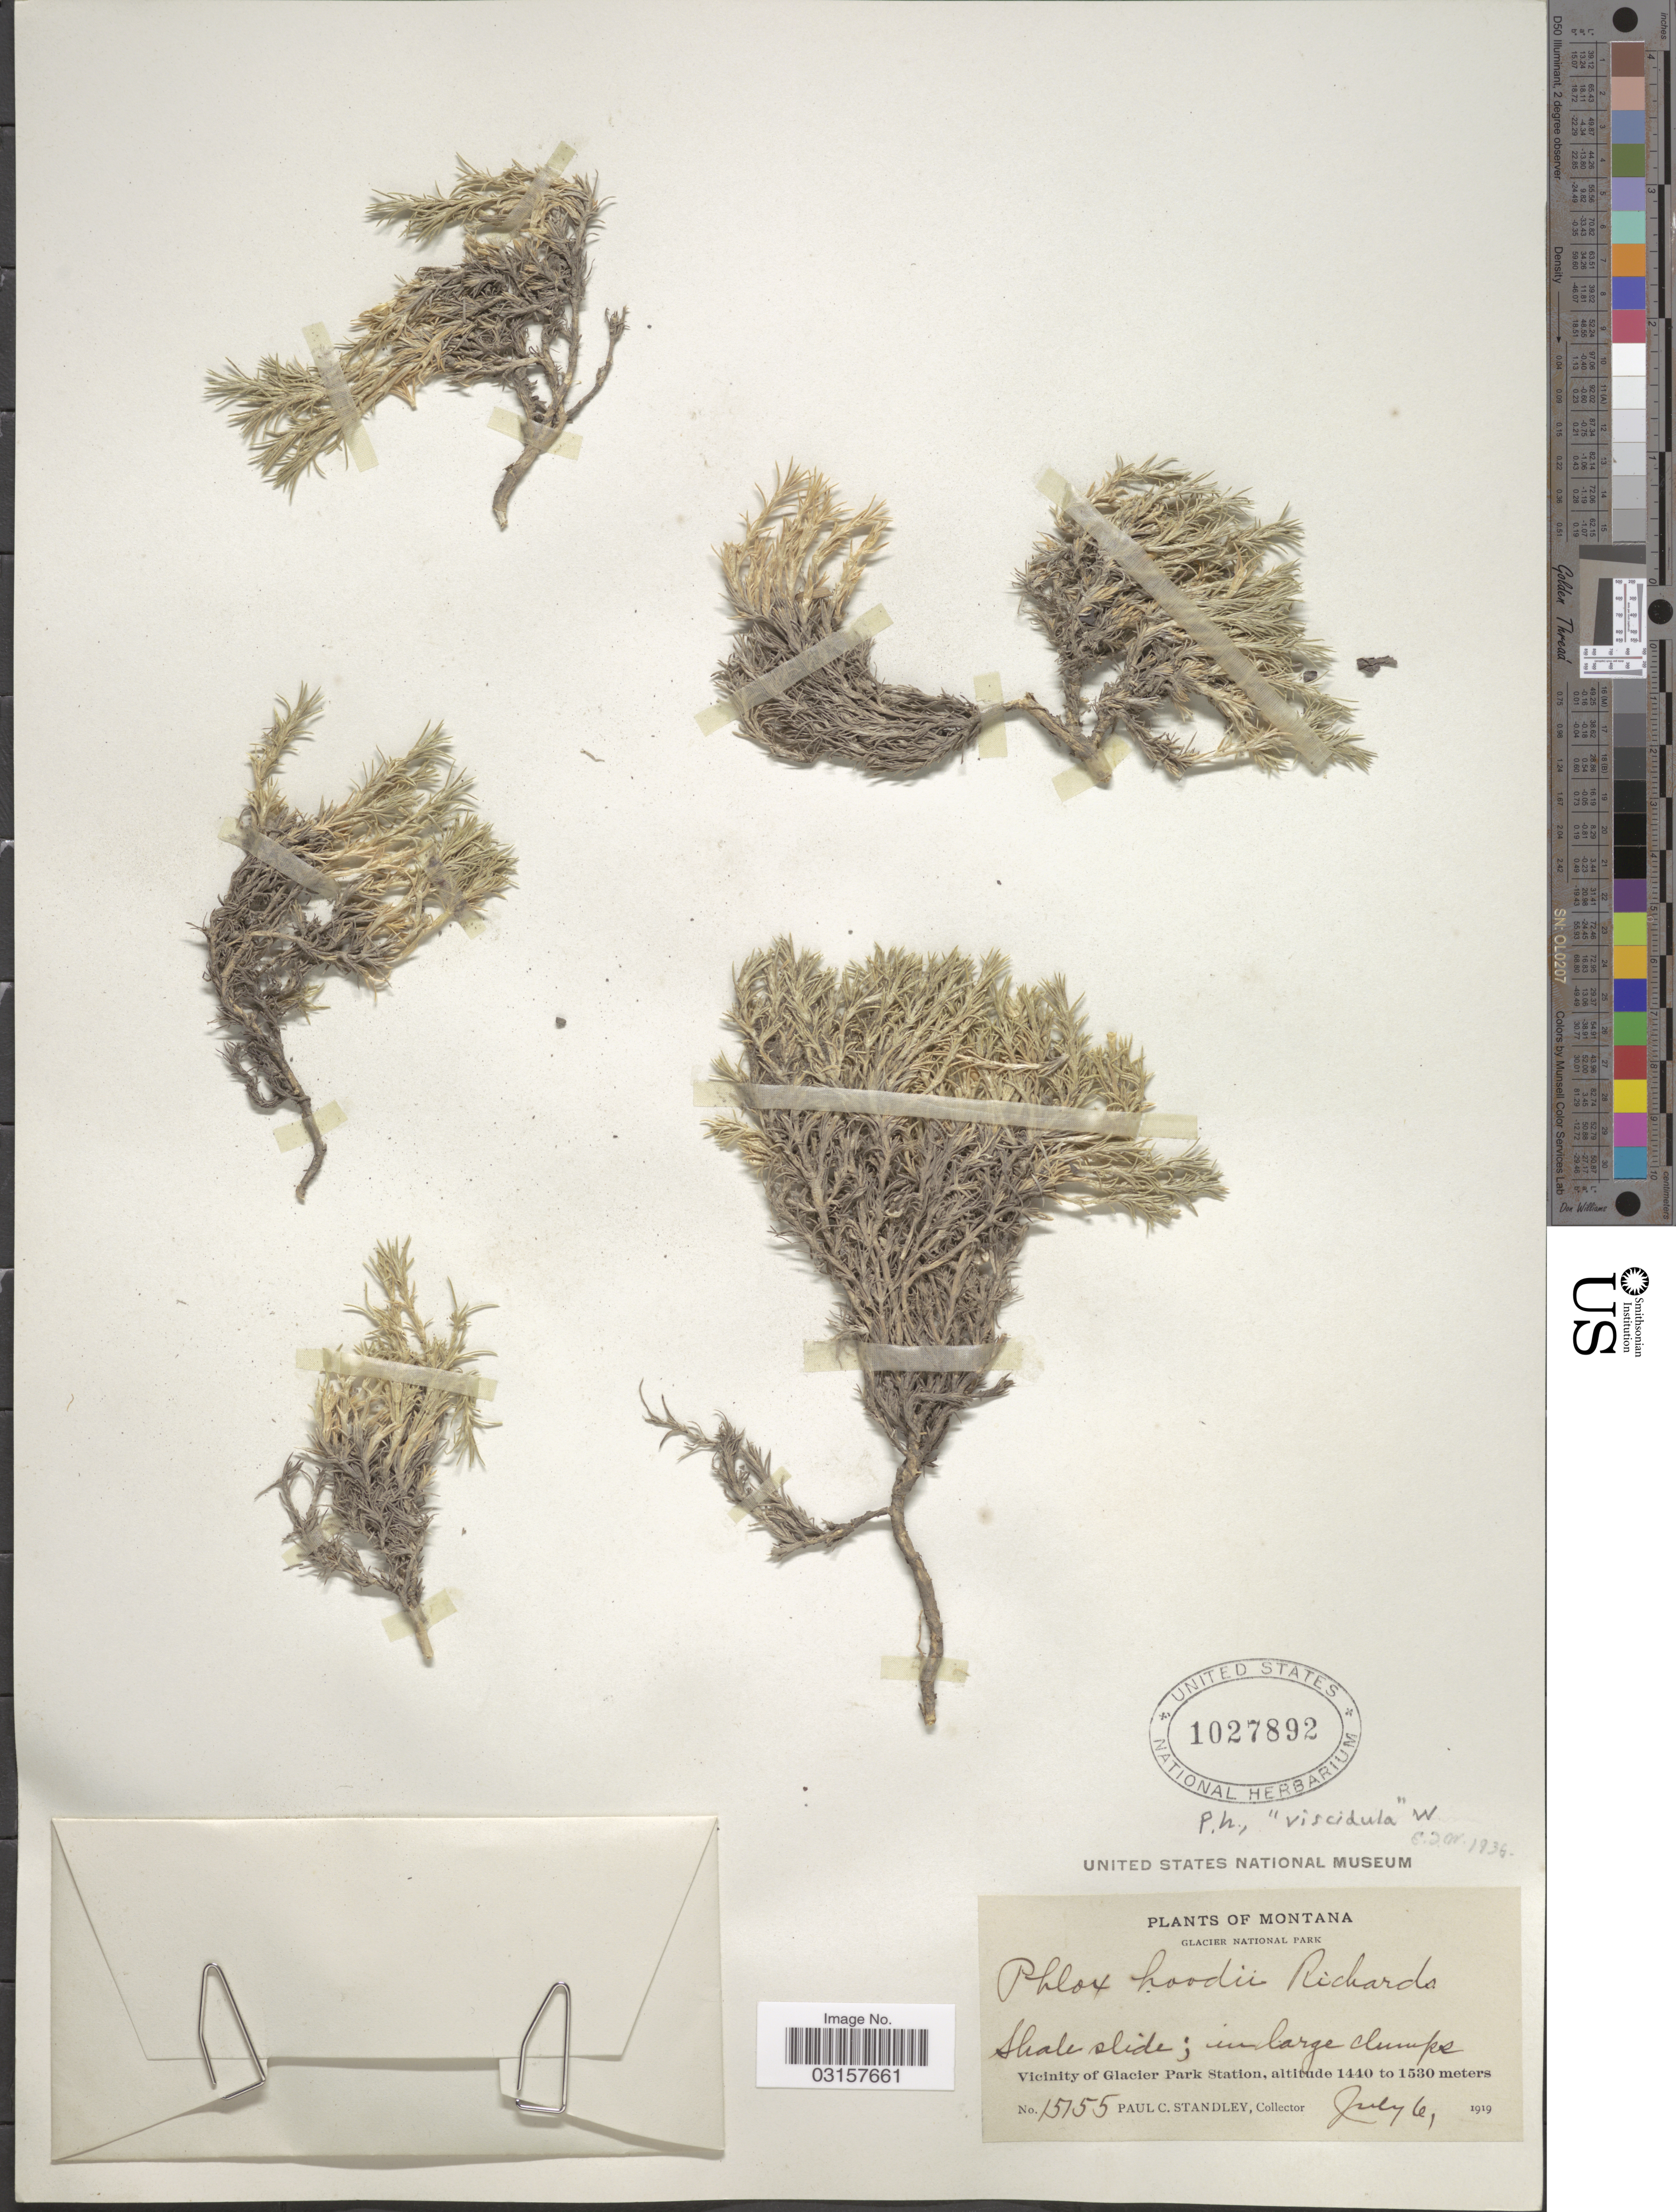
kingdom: Plantae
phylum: Tracheophyta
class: Magnoliopsida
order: Ericales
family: Polemoniaceae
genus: Phlox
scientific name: Phlox caespitosa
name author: Nutt.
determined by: Mayfield, M. H.; Ferguson, C. J.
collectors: P. C. Standley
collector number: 15155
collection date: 1919-07-06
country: United States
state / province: Montana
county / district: Glacier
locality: Glacier National Park, Vicinity of Glacier Park station.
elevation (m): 1440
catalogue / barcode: US 1027892